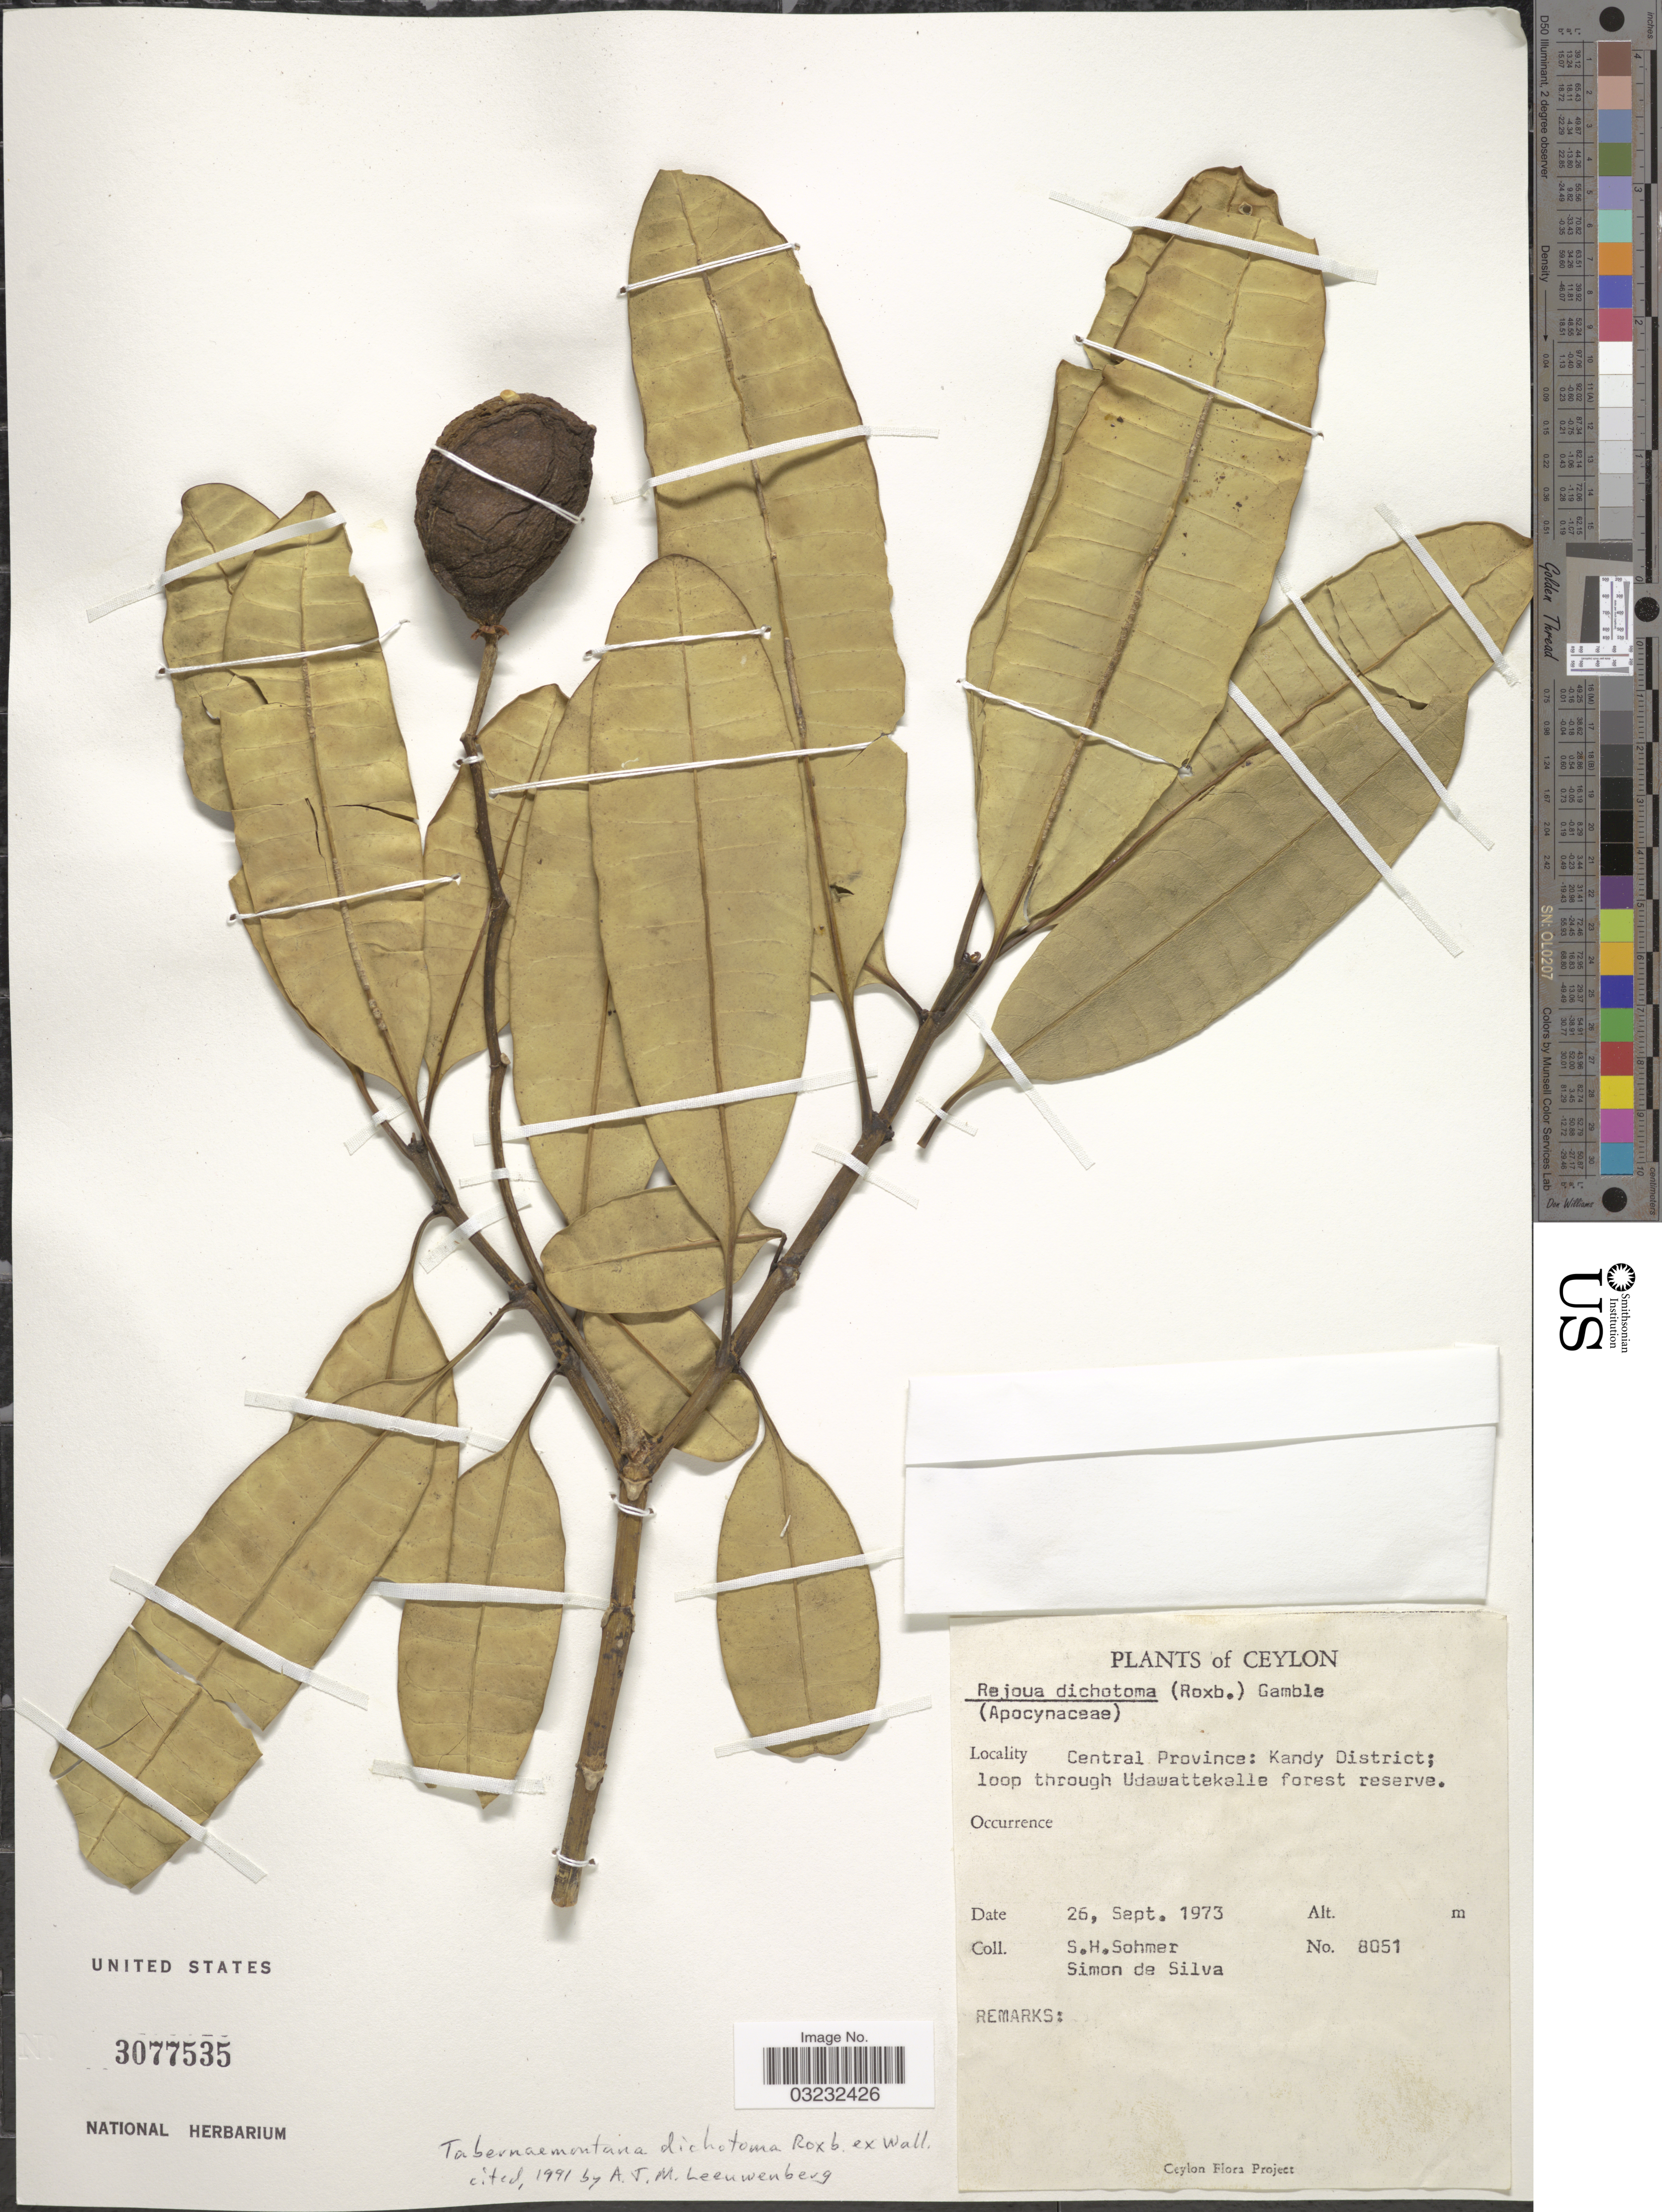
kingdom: Plantae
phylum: Tracheophyta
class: Magnoliopsida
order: Gentianales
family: Apocynaceae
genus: Tabernaemontana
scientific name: Tabernaemontana dichotoma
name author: Roxb. ex Wall.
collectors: S. H. Sohmer & S. Silva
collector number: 8051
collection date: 1973-09-26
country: Sri Lanka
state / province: Central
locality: Ceylon, Kandy District; loop through Udawattekalle forest reserve.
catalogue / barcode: US 3077535